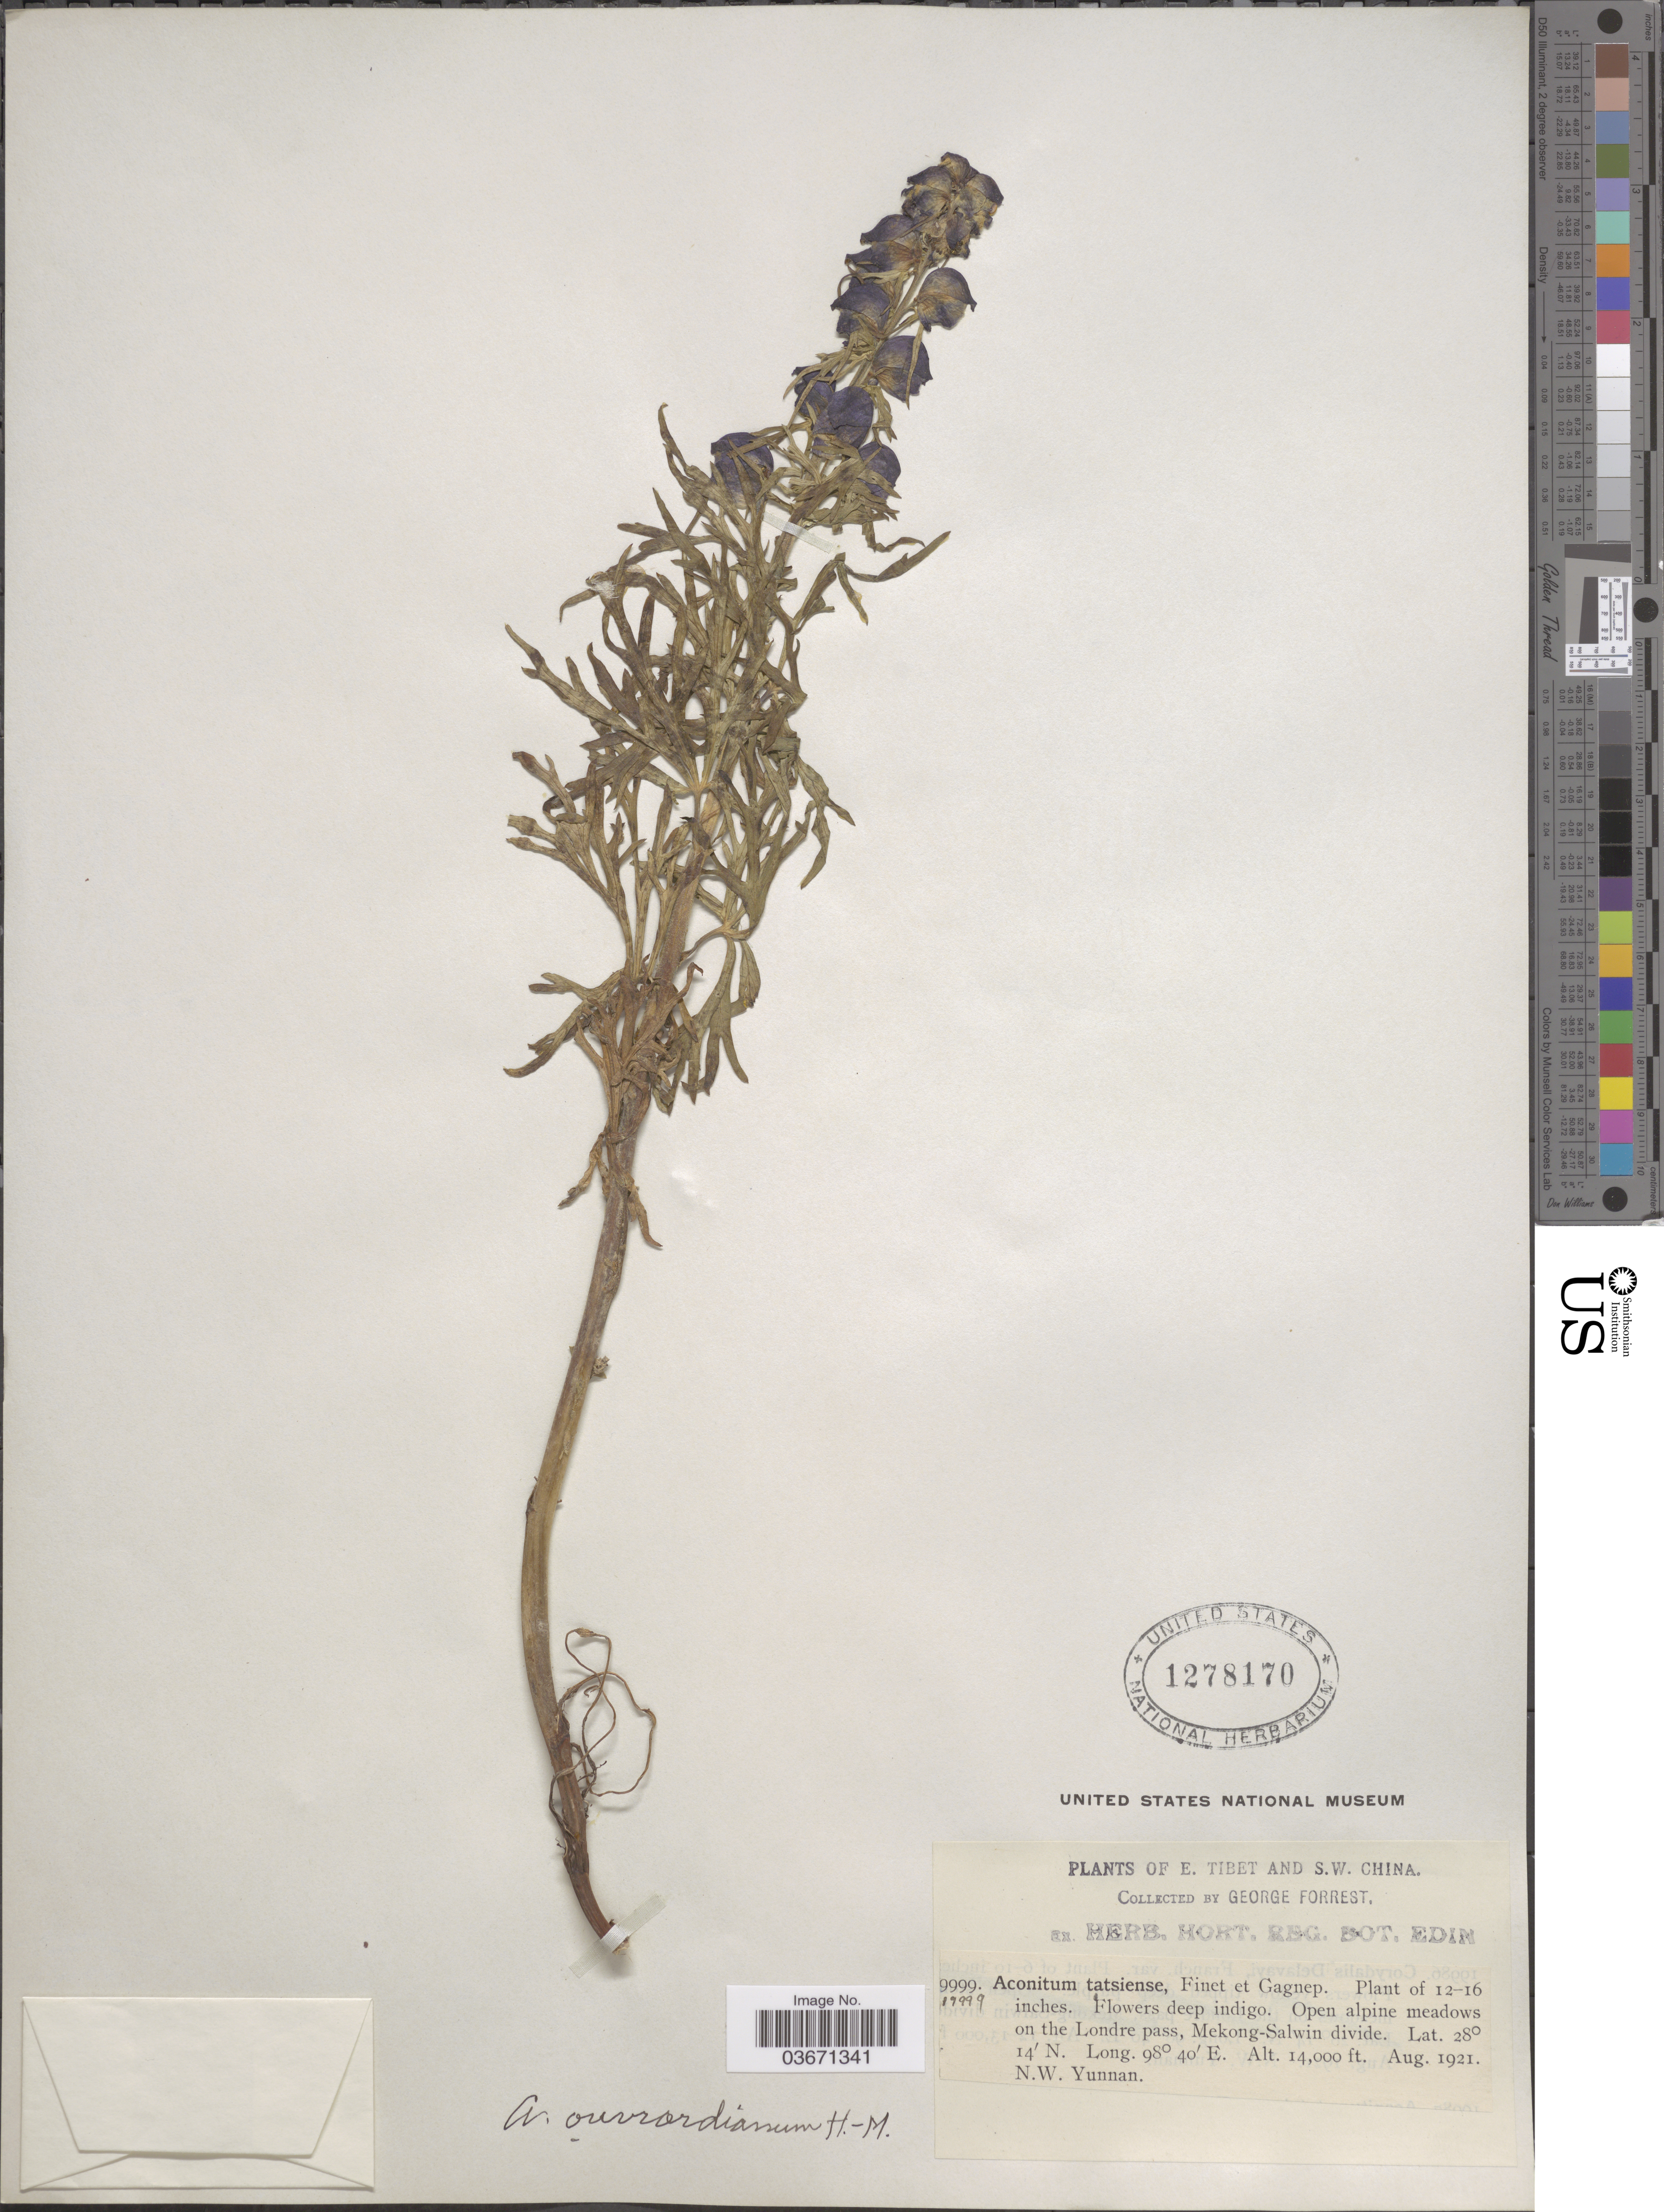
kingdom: Plantae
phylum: Tracheophyta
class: Magnoliopsida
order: Ranunculales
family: Ranunculaceae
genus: Aconitum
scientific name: Aconitum ouvrardianum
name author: Hand.-Mazz.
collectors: G. Forrest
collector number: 19999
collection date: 1921-08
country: China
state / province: Yunnan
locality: S.W. China. On the Londre pass, Mekong-Salwin divide. N.W. Yunnan.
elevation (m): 4267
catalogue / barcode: US 1278170